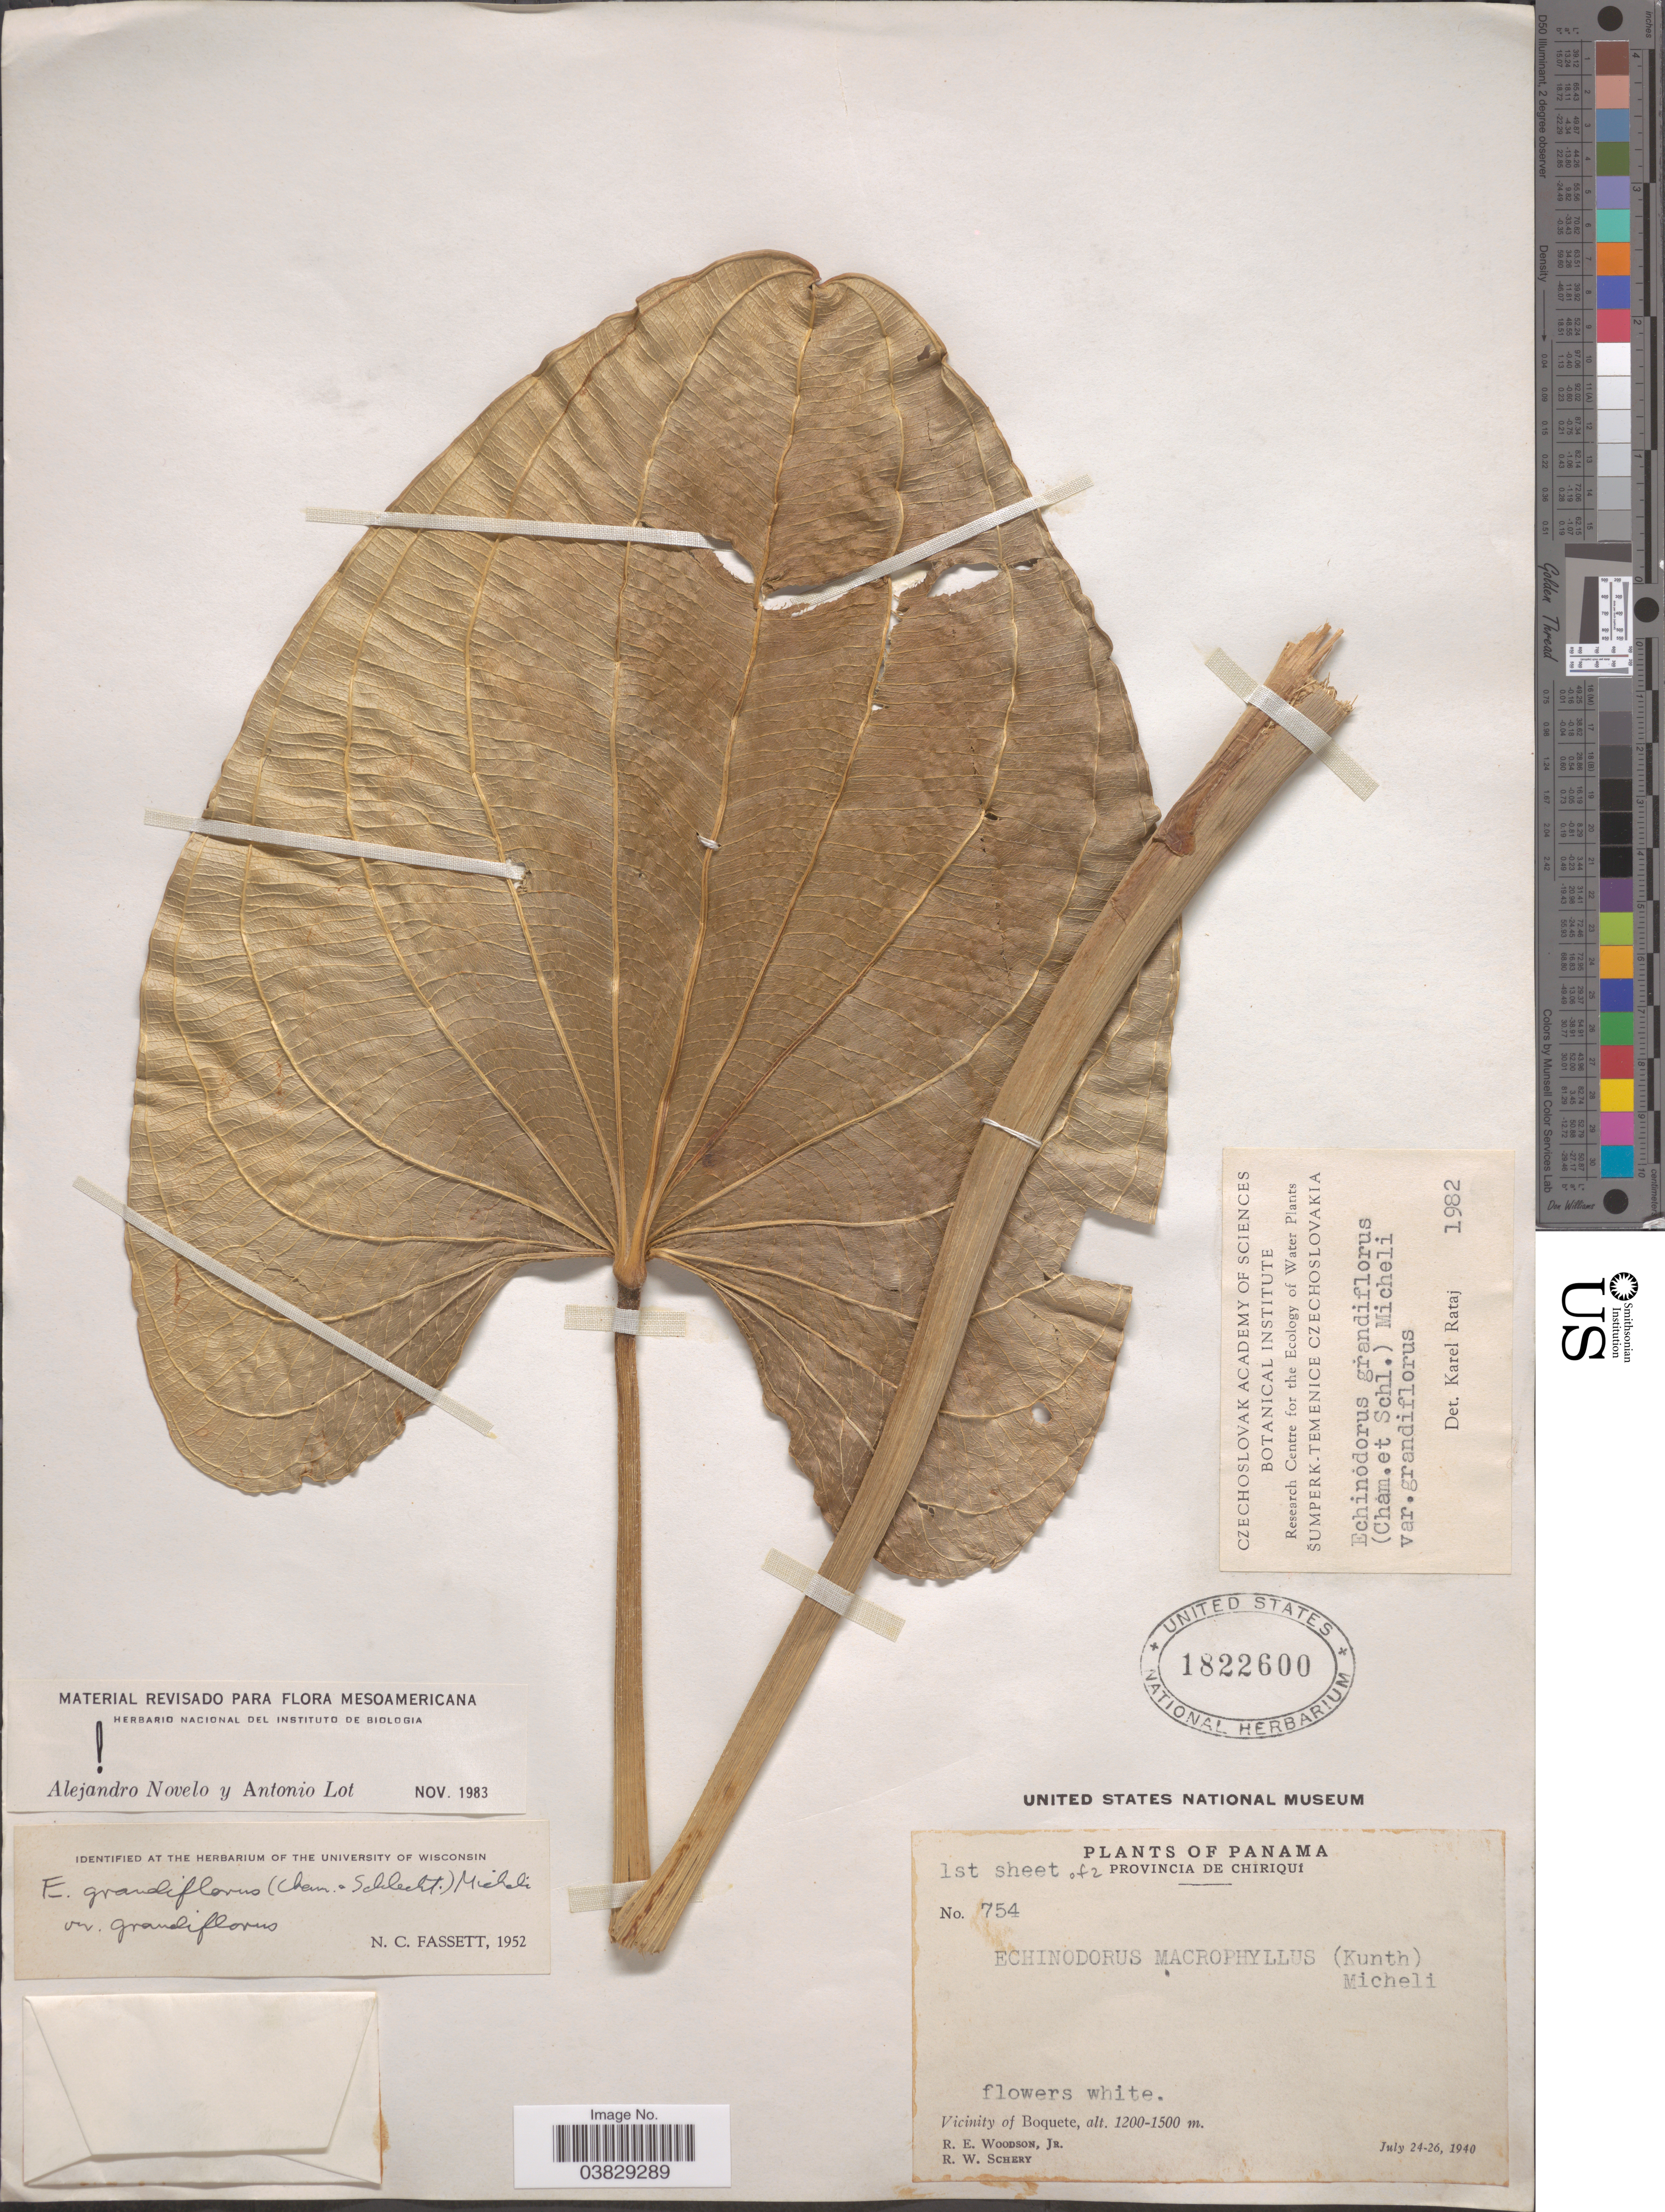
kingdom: Plantae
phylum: Tracheophyta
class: Liliopsida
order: Alismatales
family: Alismataceae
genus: Echinodorus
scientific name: Echinodorus grandiflorus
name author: (Cham. & Schltdl.) Micheli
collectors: R. E. Woodson & R. W. Schery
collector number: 754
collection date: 1940-07-24/1940-07-26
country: Panama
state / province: Chiriqui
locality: Vicinity of Boquete.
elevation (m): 1200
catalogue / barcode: US 1822600